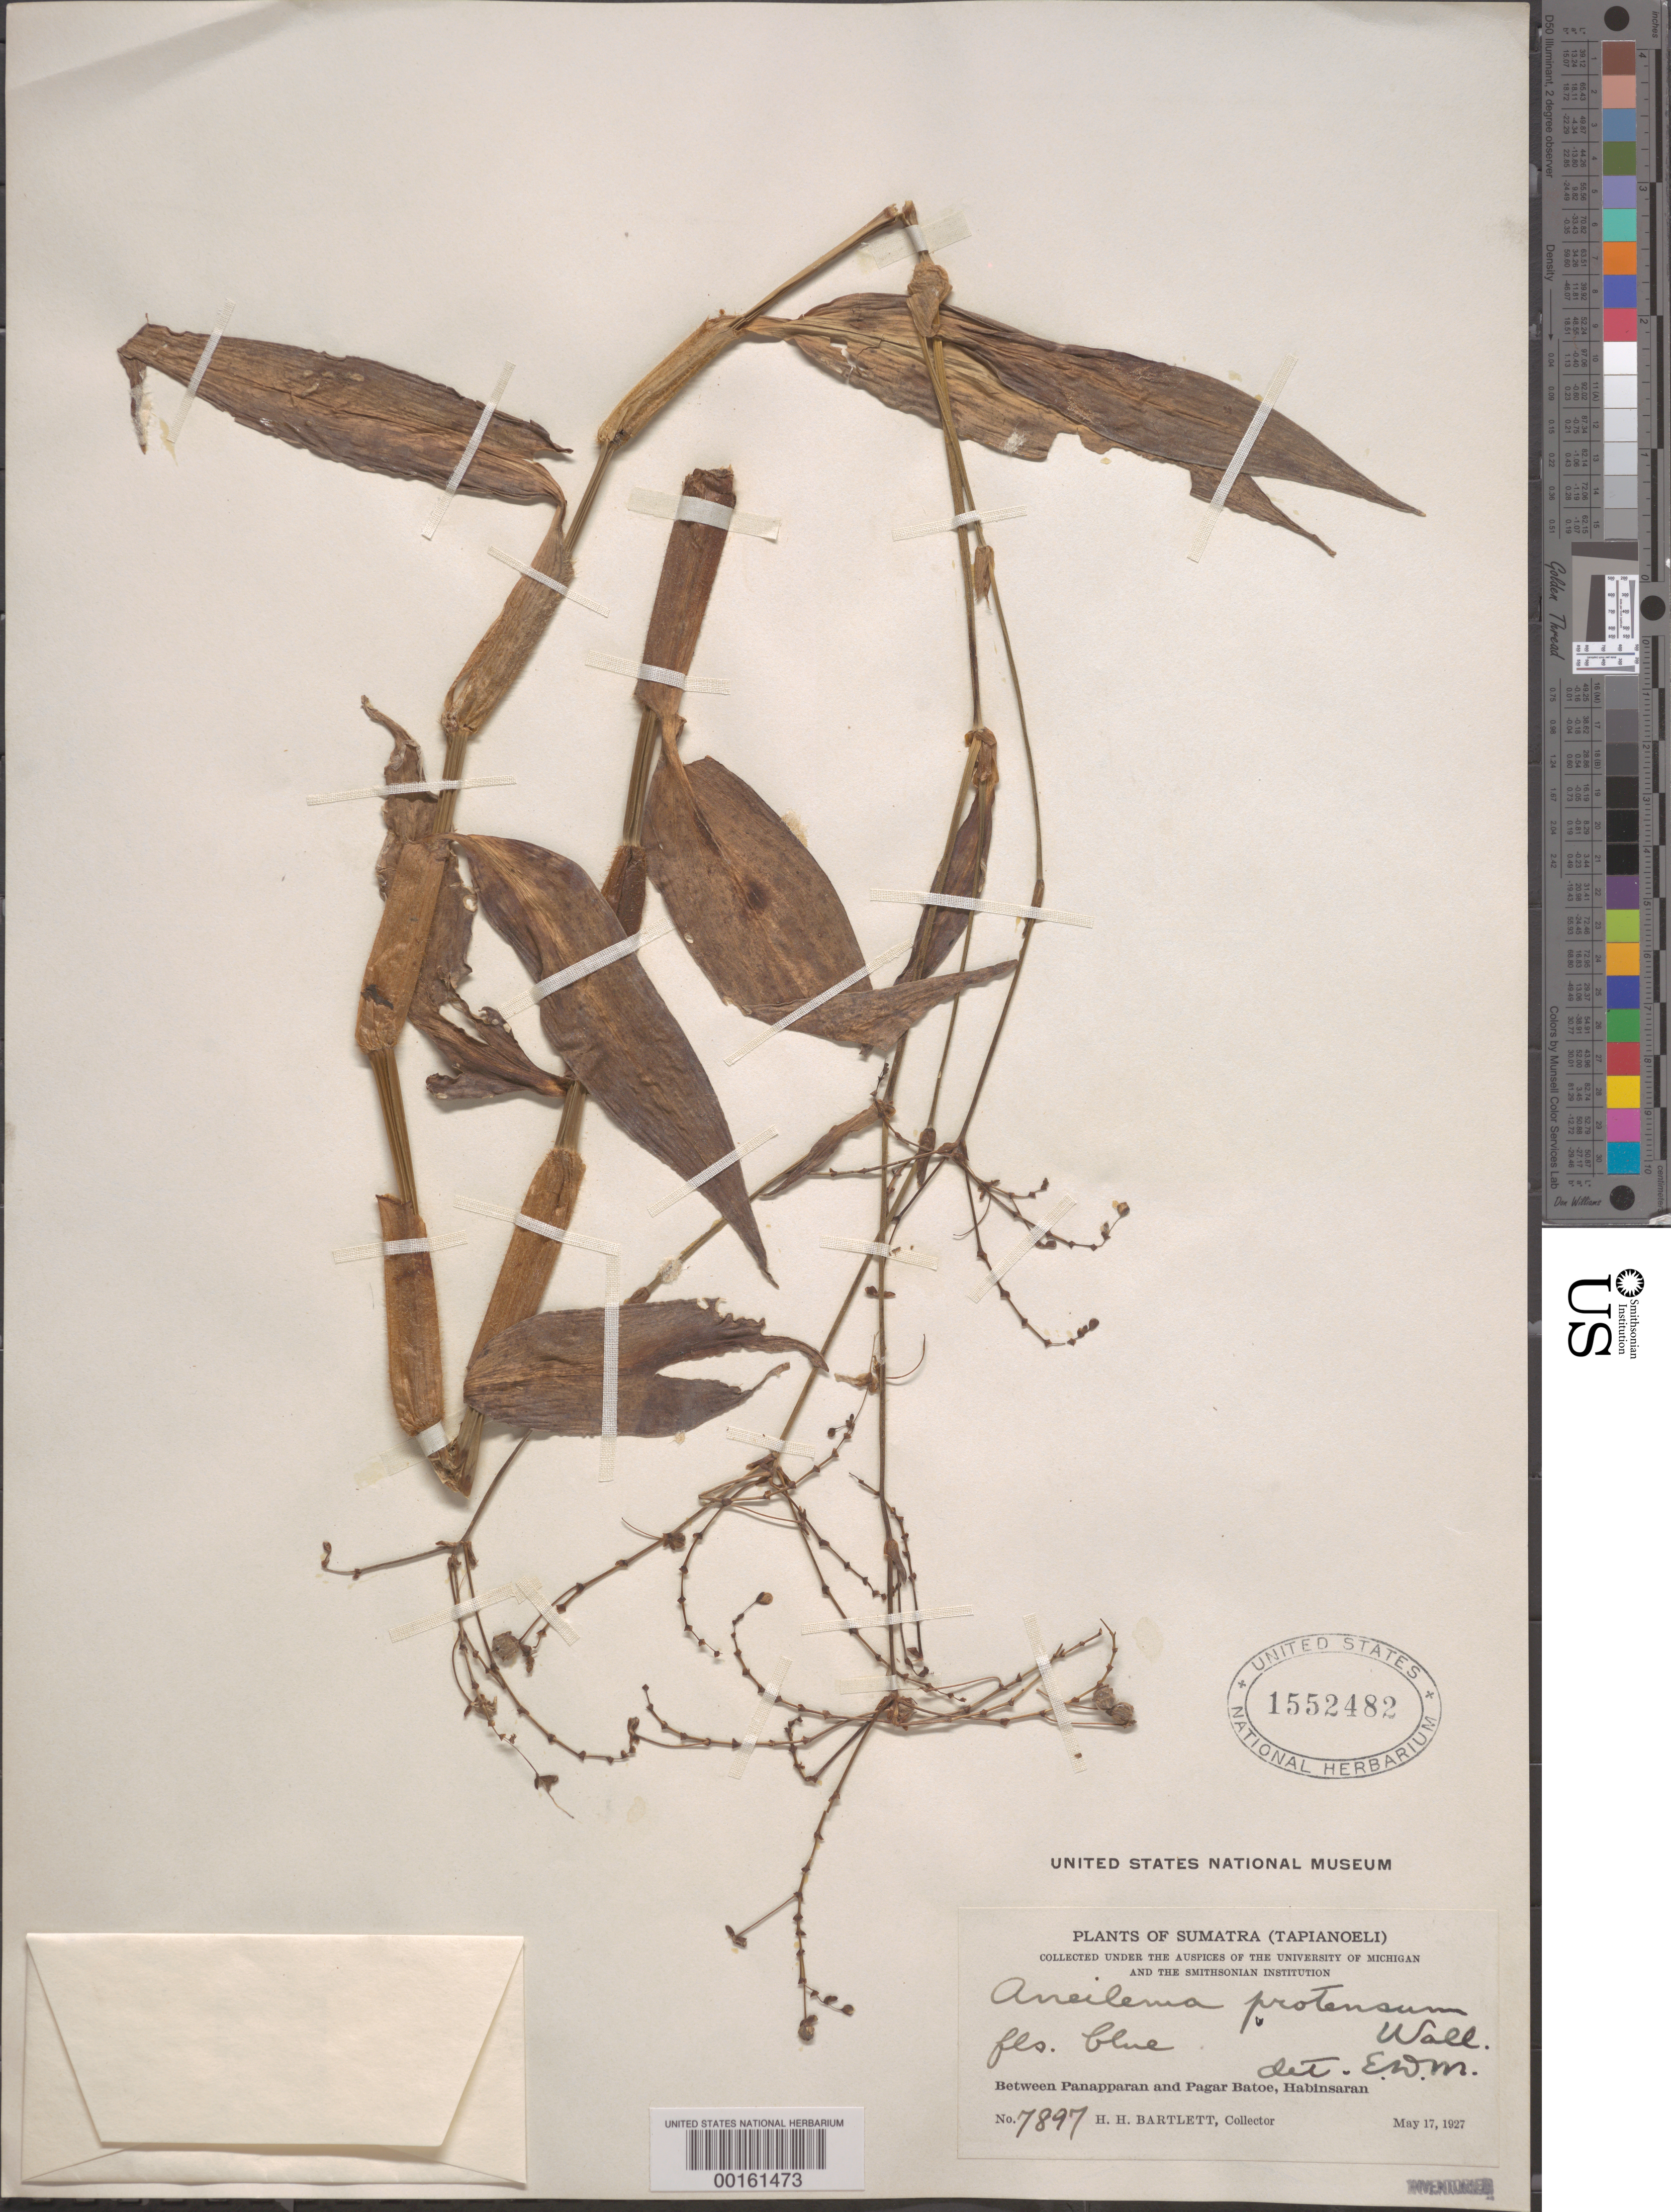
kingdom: Plantae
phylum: Tracheophyta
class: Liliopsida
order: Commelinales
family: Commelinaceae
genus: Rhopalephora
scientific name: Rhopalephora scaberrima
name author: (Blume) Faden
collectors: H. H. Bartlett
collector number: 7897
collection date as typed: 17 May 1927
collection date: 1927-05-17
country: Indonesia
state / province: Sumatra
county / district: Sumatera Utara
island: Sumatra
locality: Between Panapparan and Pagar Batoe, Habinsaran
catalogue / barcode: US 1552482